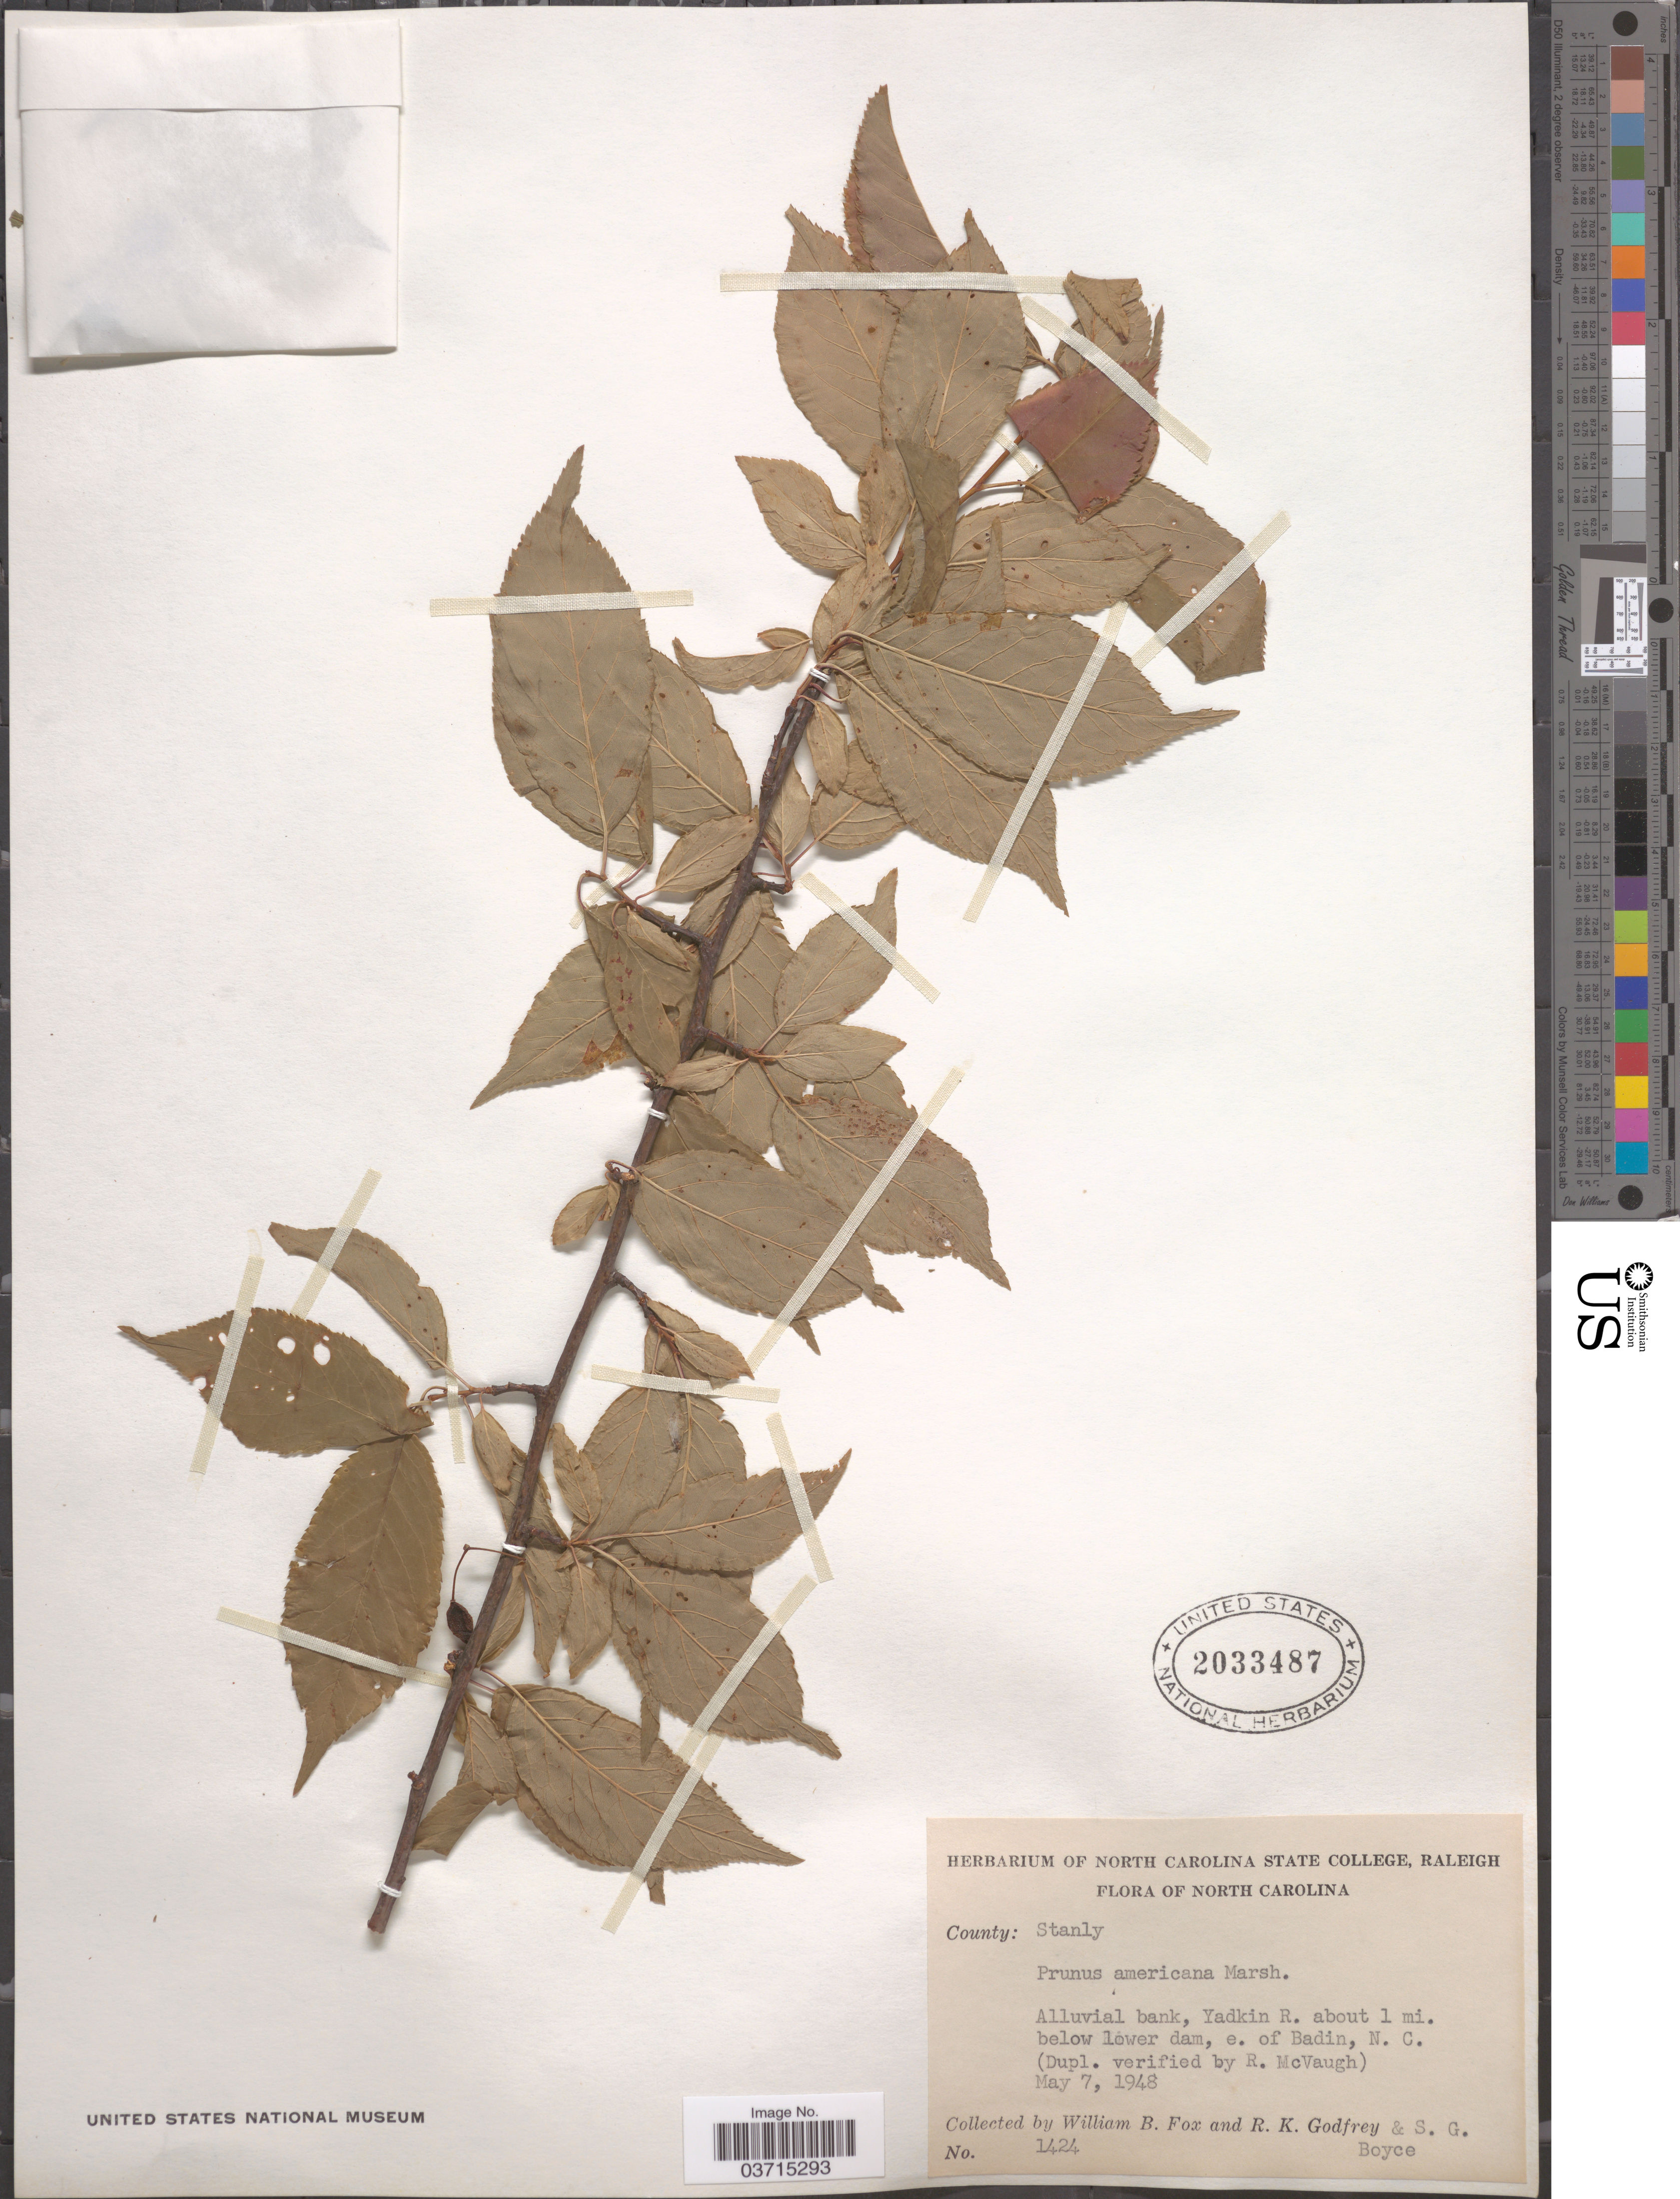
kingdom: Plantae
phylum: Tracheophyta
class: Magnoliopsida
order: Rosales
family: Rosaceae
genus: Prunus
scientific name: Prunus americana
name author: Marshall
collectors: W. B. Fox, R. K. Godfrey & S. Boyce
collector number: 1424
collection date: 1948-05-07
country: United States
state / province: North Carolina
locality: County: Stanly. Yadkin R. about 1 mi. below lower dam, e. of Badin.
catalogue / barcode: US 2033487